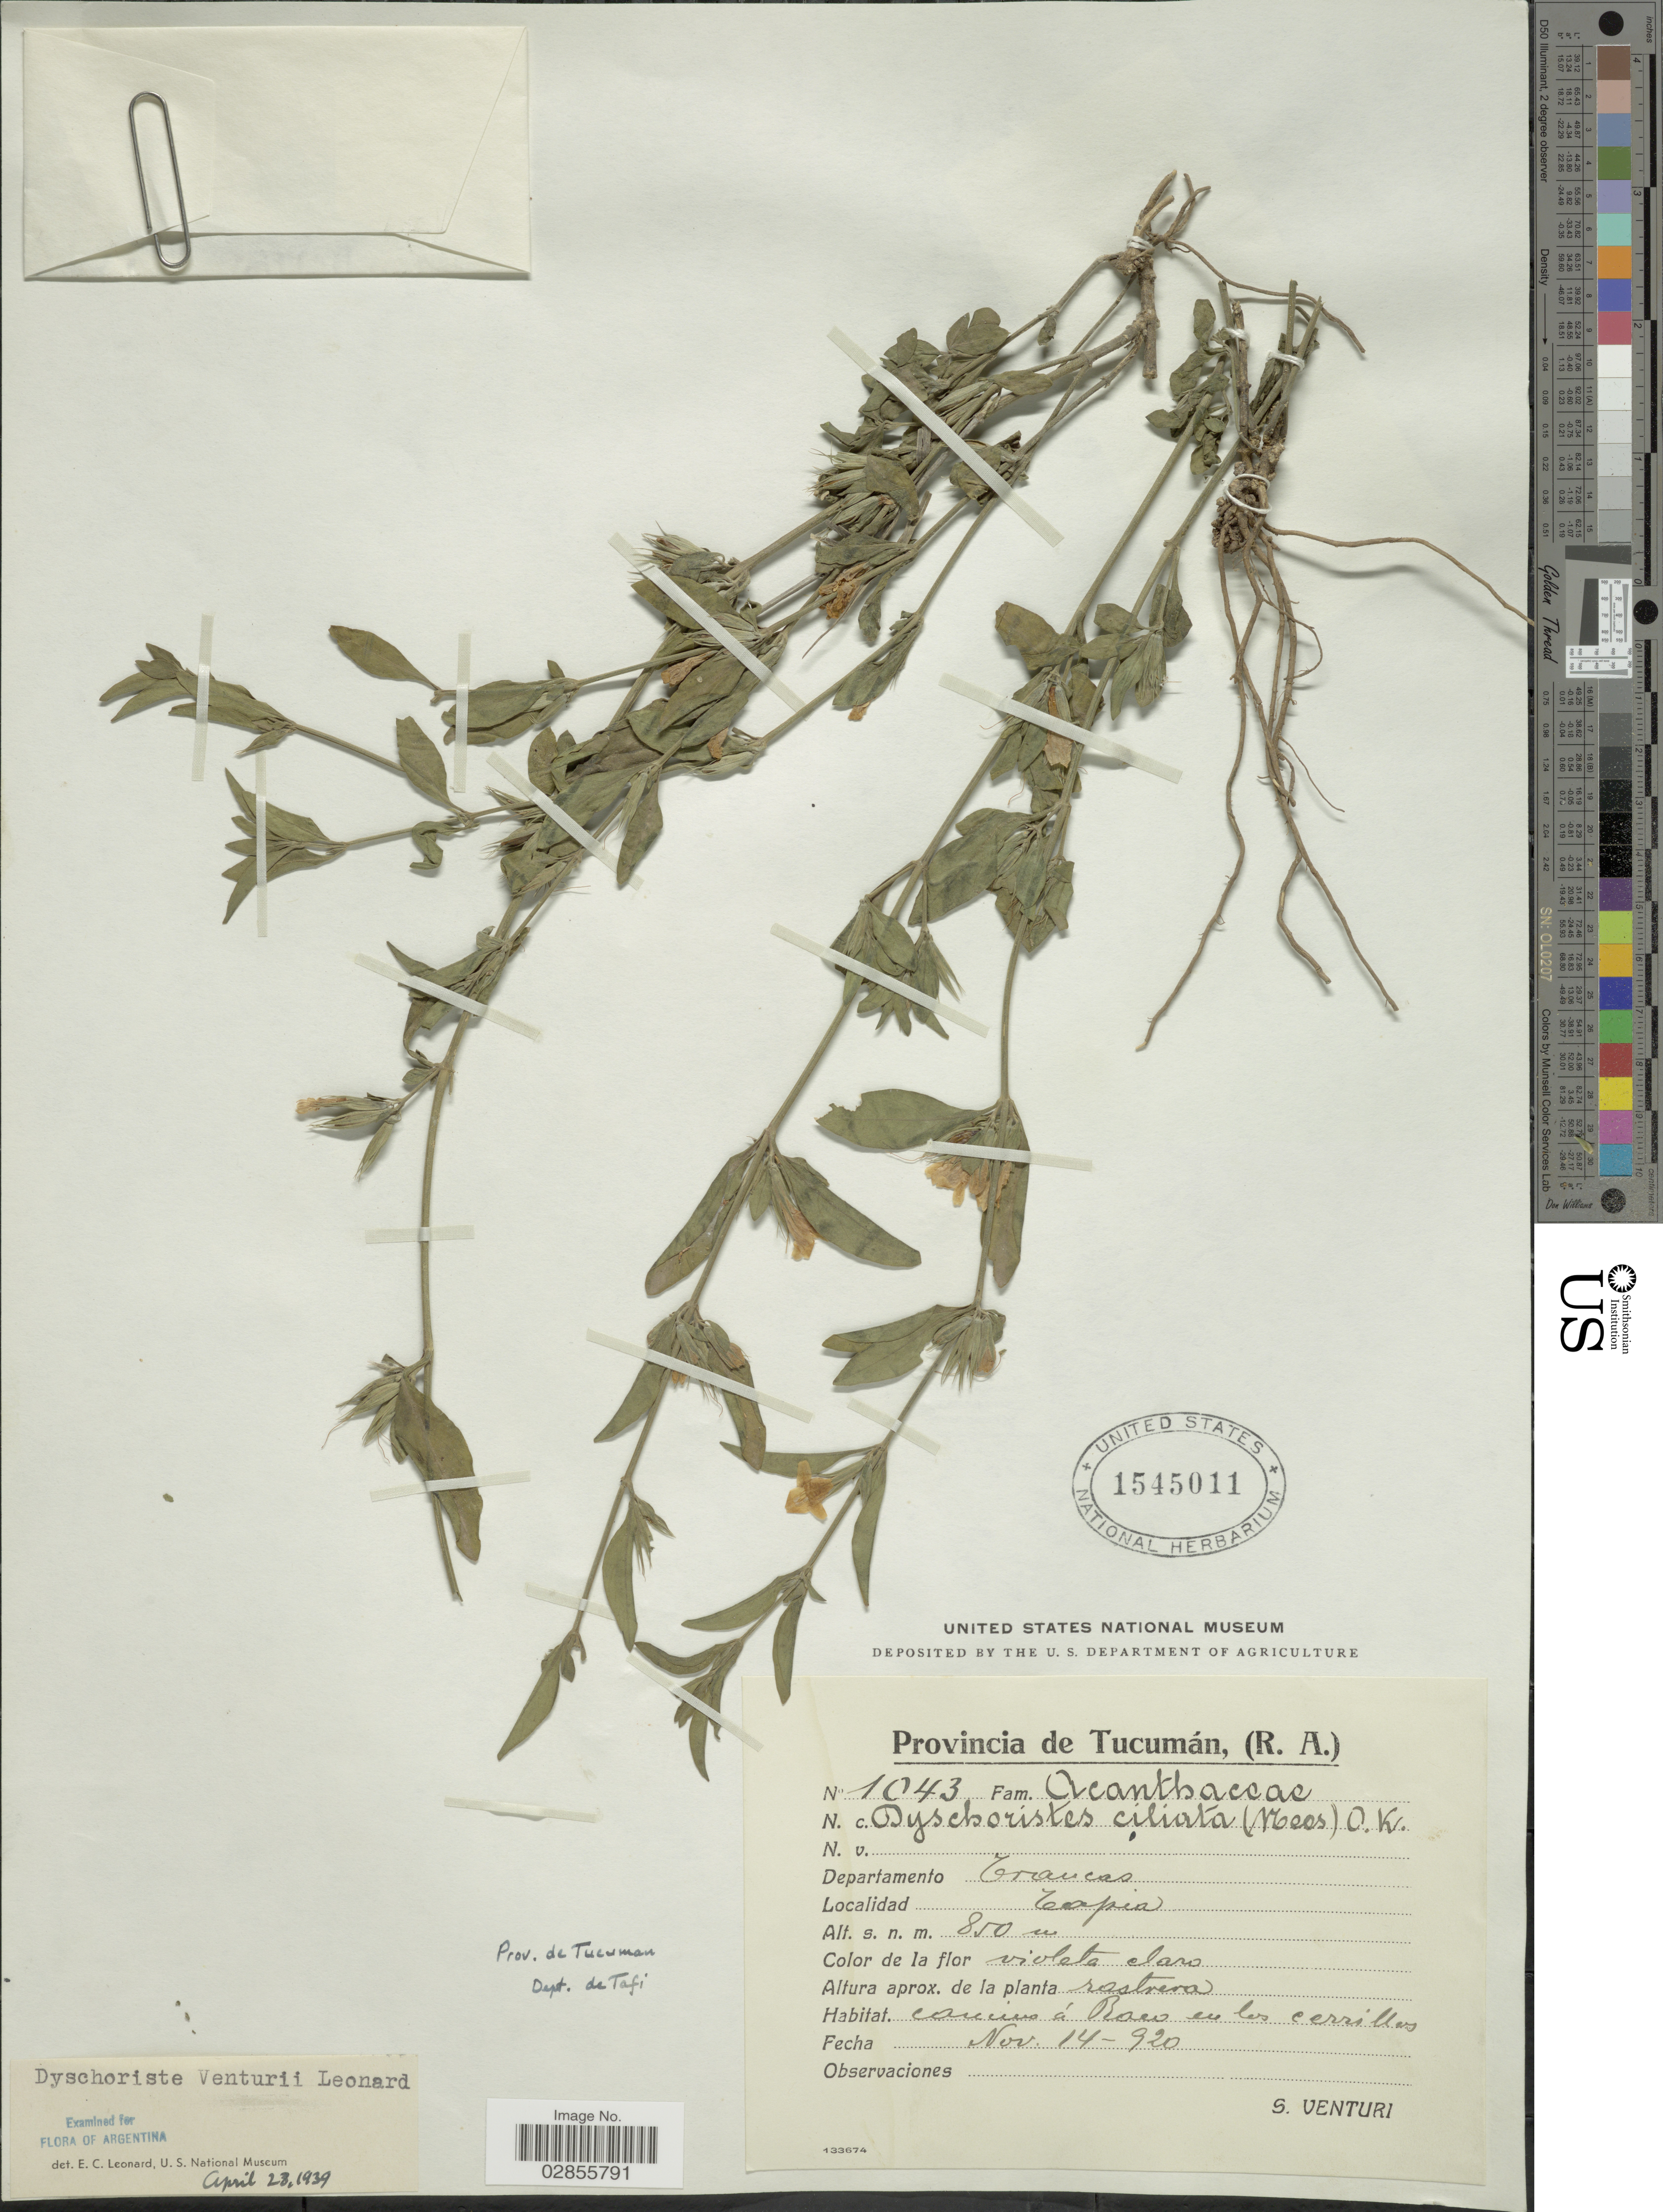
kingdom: Plantae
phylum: Tracheophyta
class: Magnoliopsida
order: Lamiales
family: Acanthaceae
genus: Dyschoriste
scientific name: Dyschoriste venturii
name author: Leonard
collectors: S. Venturi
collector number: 1043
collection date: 1920-11-14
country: Argentina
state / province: Tucuman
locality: (R. A.). Departamento Trancas. Tapia.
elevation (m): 850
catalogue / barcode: US 1545011